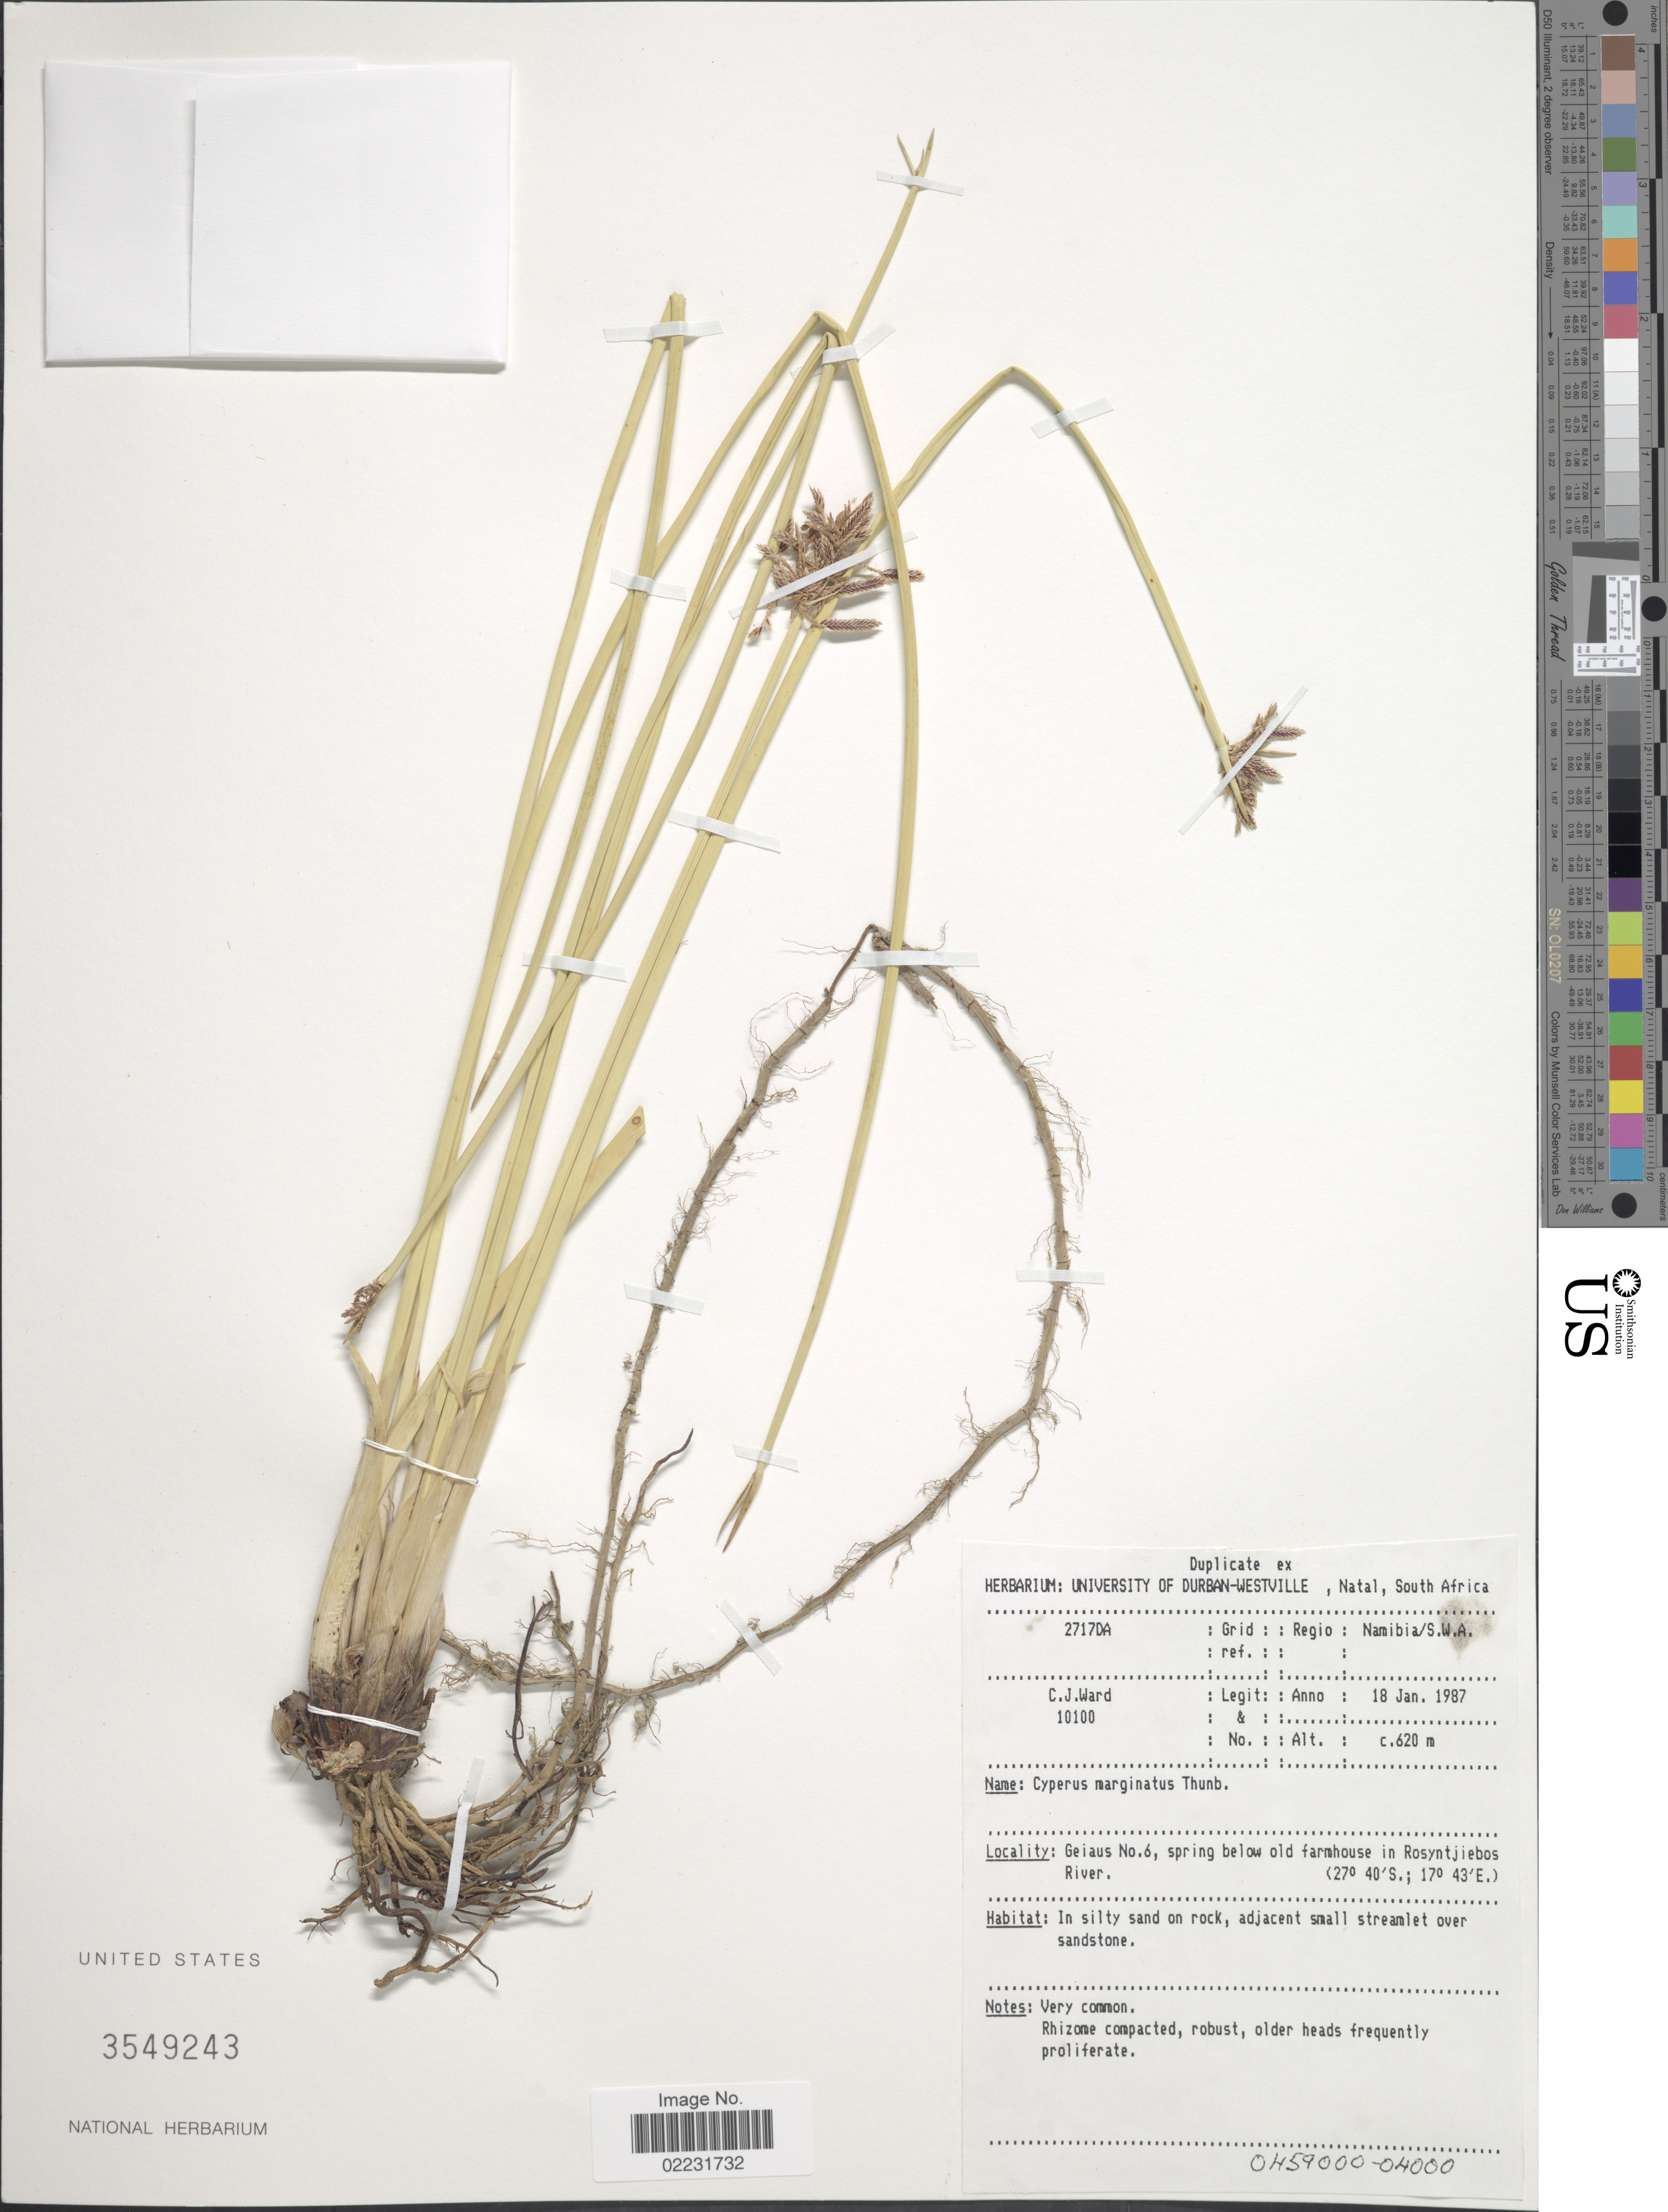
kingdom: Plantae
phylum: Tracheophyta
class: Liliopsida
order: Poales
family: Cyperaceae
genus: Cyperus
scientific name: Cyperus marginatus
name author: Thunb.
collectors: C. J. Ward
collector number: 10100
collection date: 1987-01-18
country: Namibia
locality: S.W.A., Geiaus No 6, spring below old farmhouse in Rosyntjiebos River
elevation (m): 620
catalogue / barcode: US 3549243